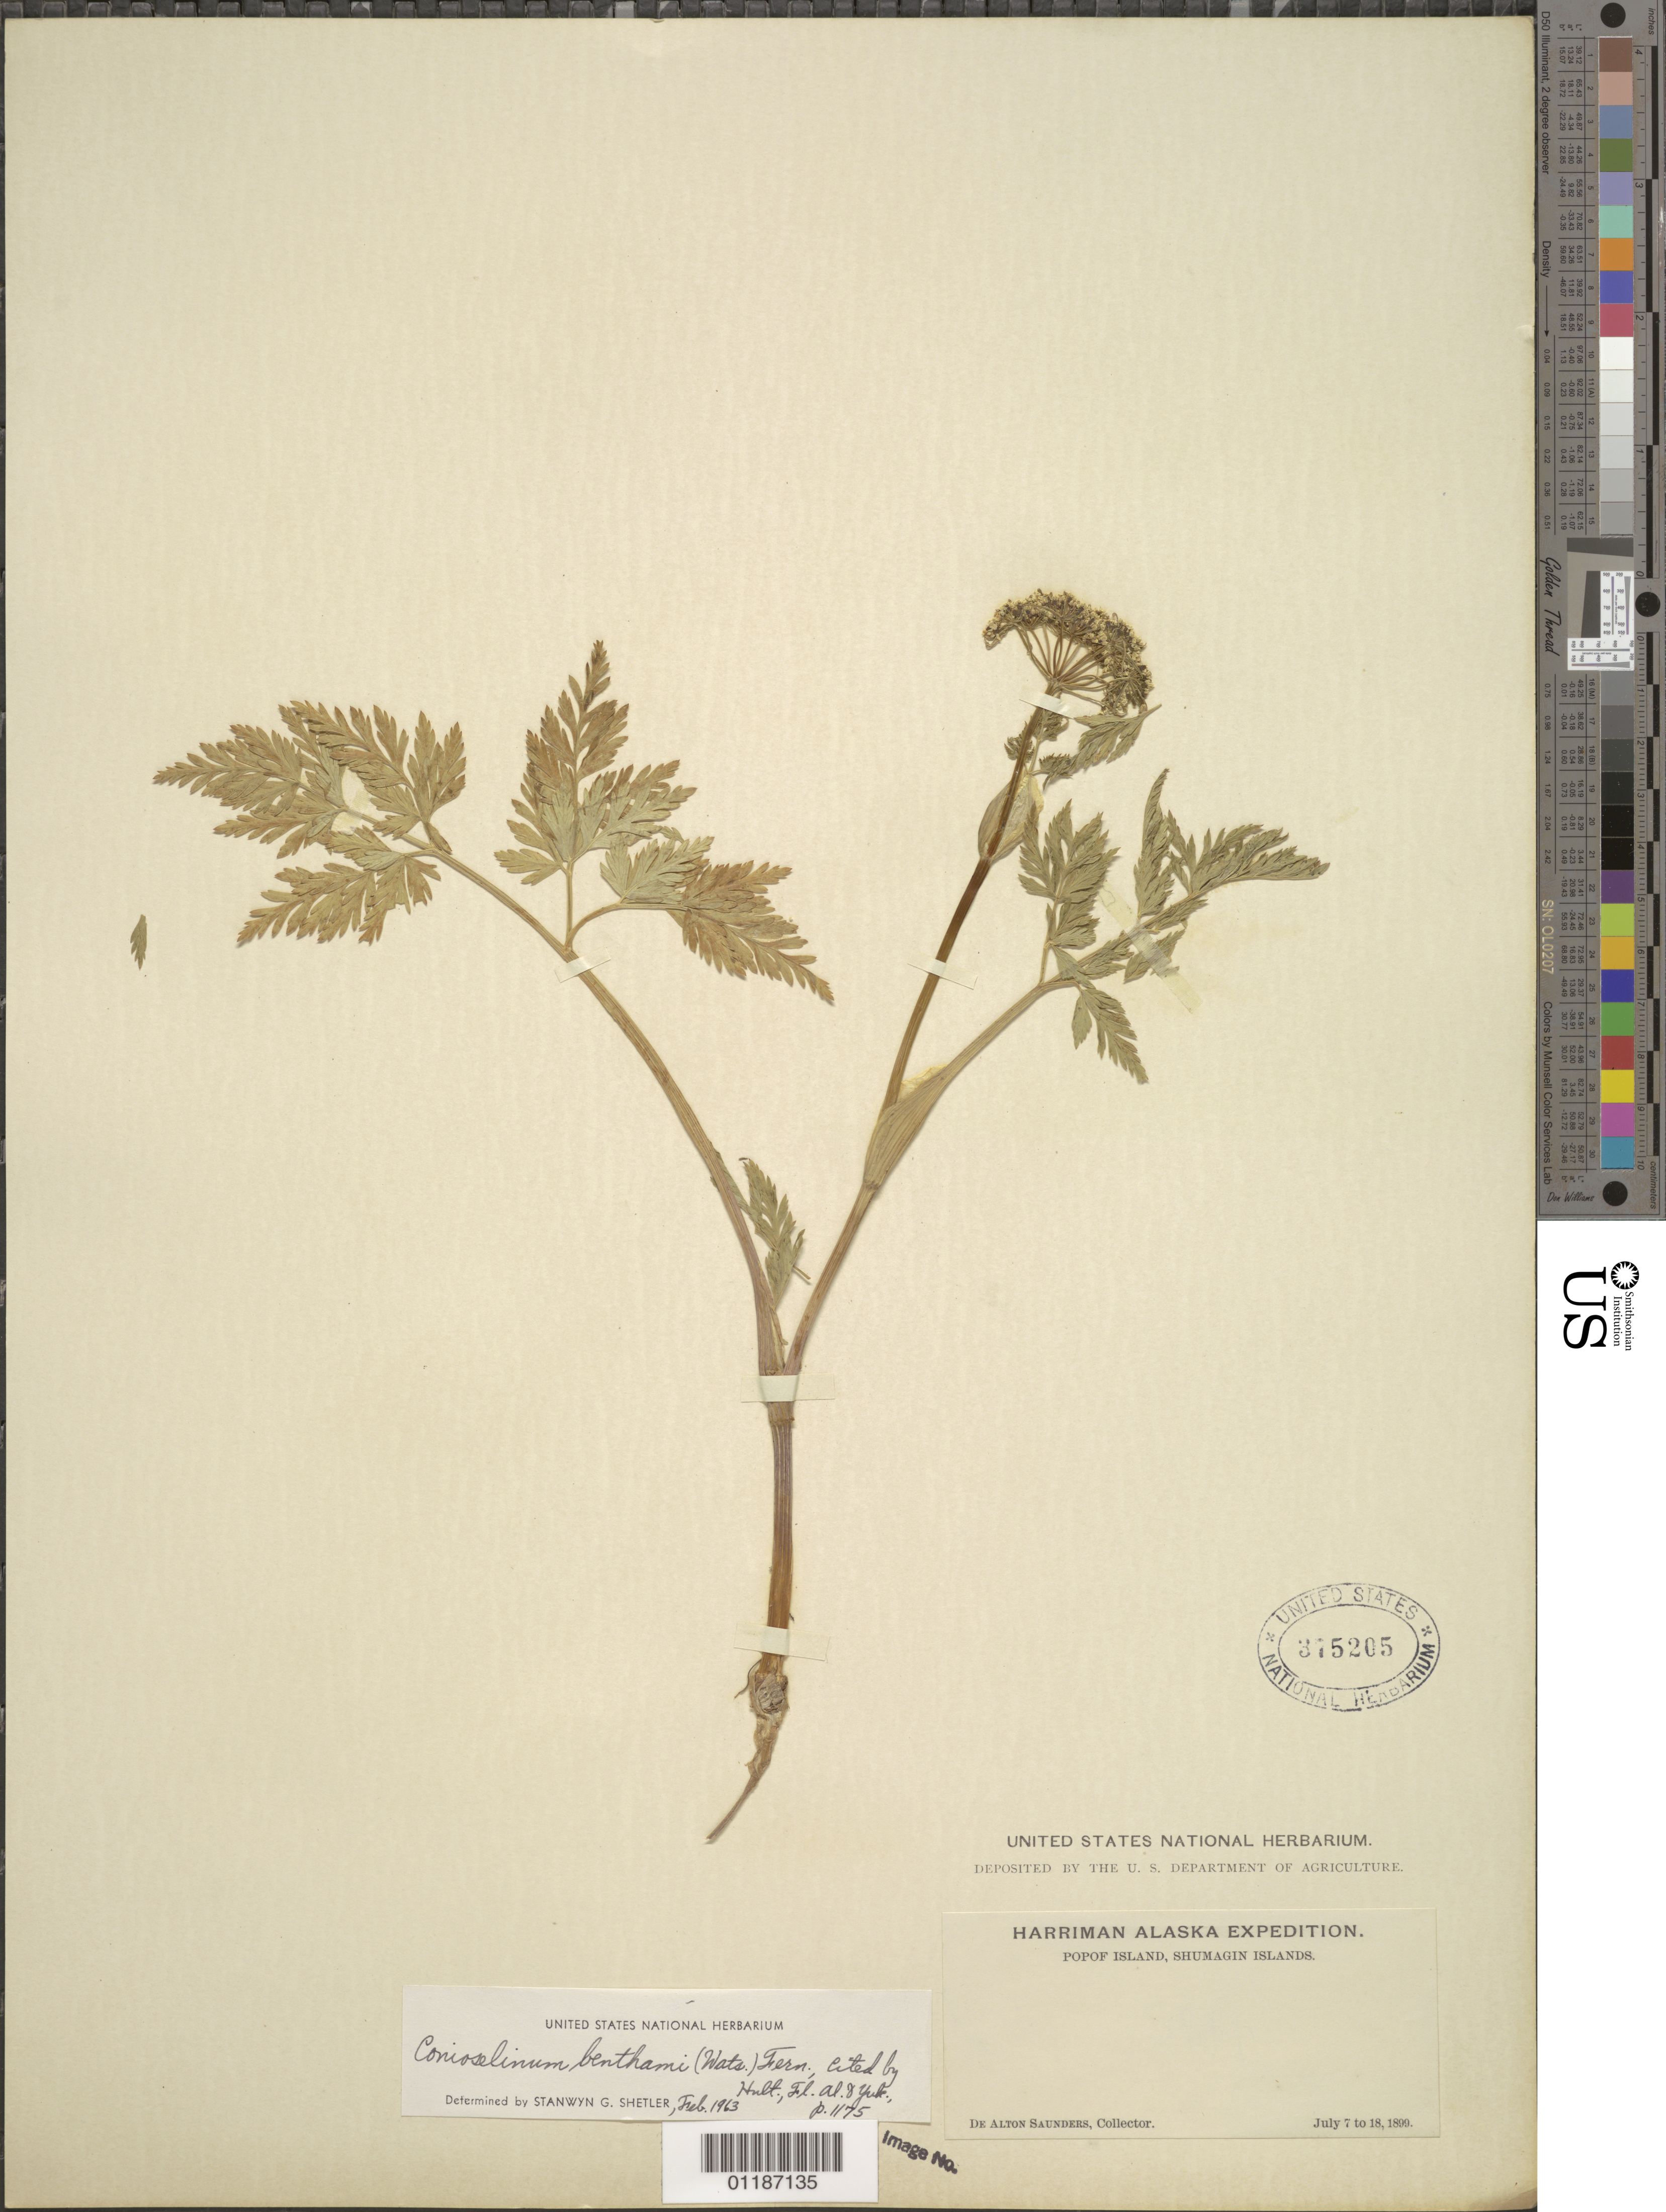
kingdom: Plantae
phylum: Tracheophyta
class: Magnoliopsida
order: Apiales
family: Apiaceae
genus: Conioselinum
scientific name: Conioselinum pacificum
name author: (S. Watson) J.M. Coult. & Rose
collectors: D. A. Saunders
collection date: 1899-07-07/1899-07-18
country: United States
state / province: Alaska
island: Popof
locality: Popof Island, Shumagin Islands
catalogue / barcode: US 375205